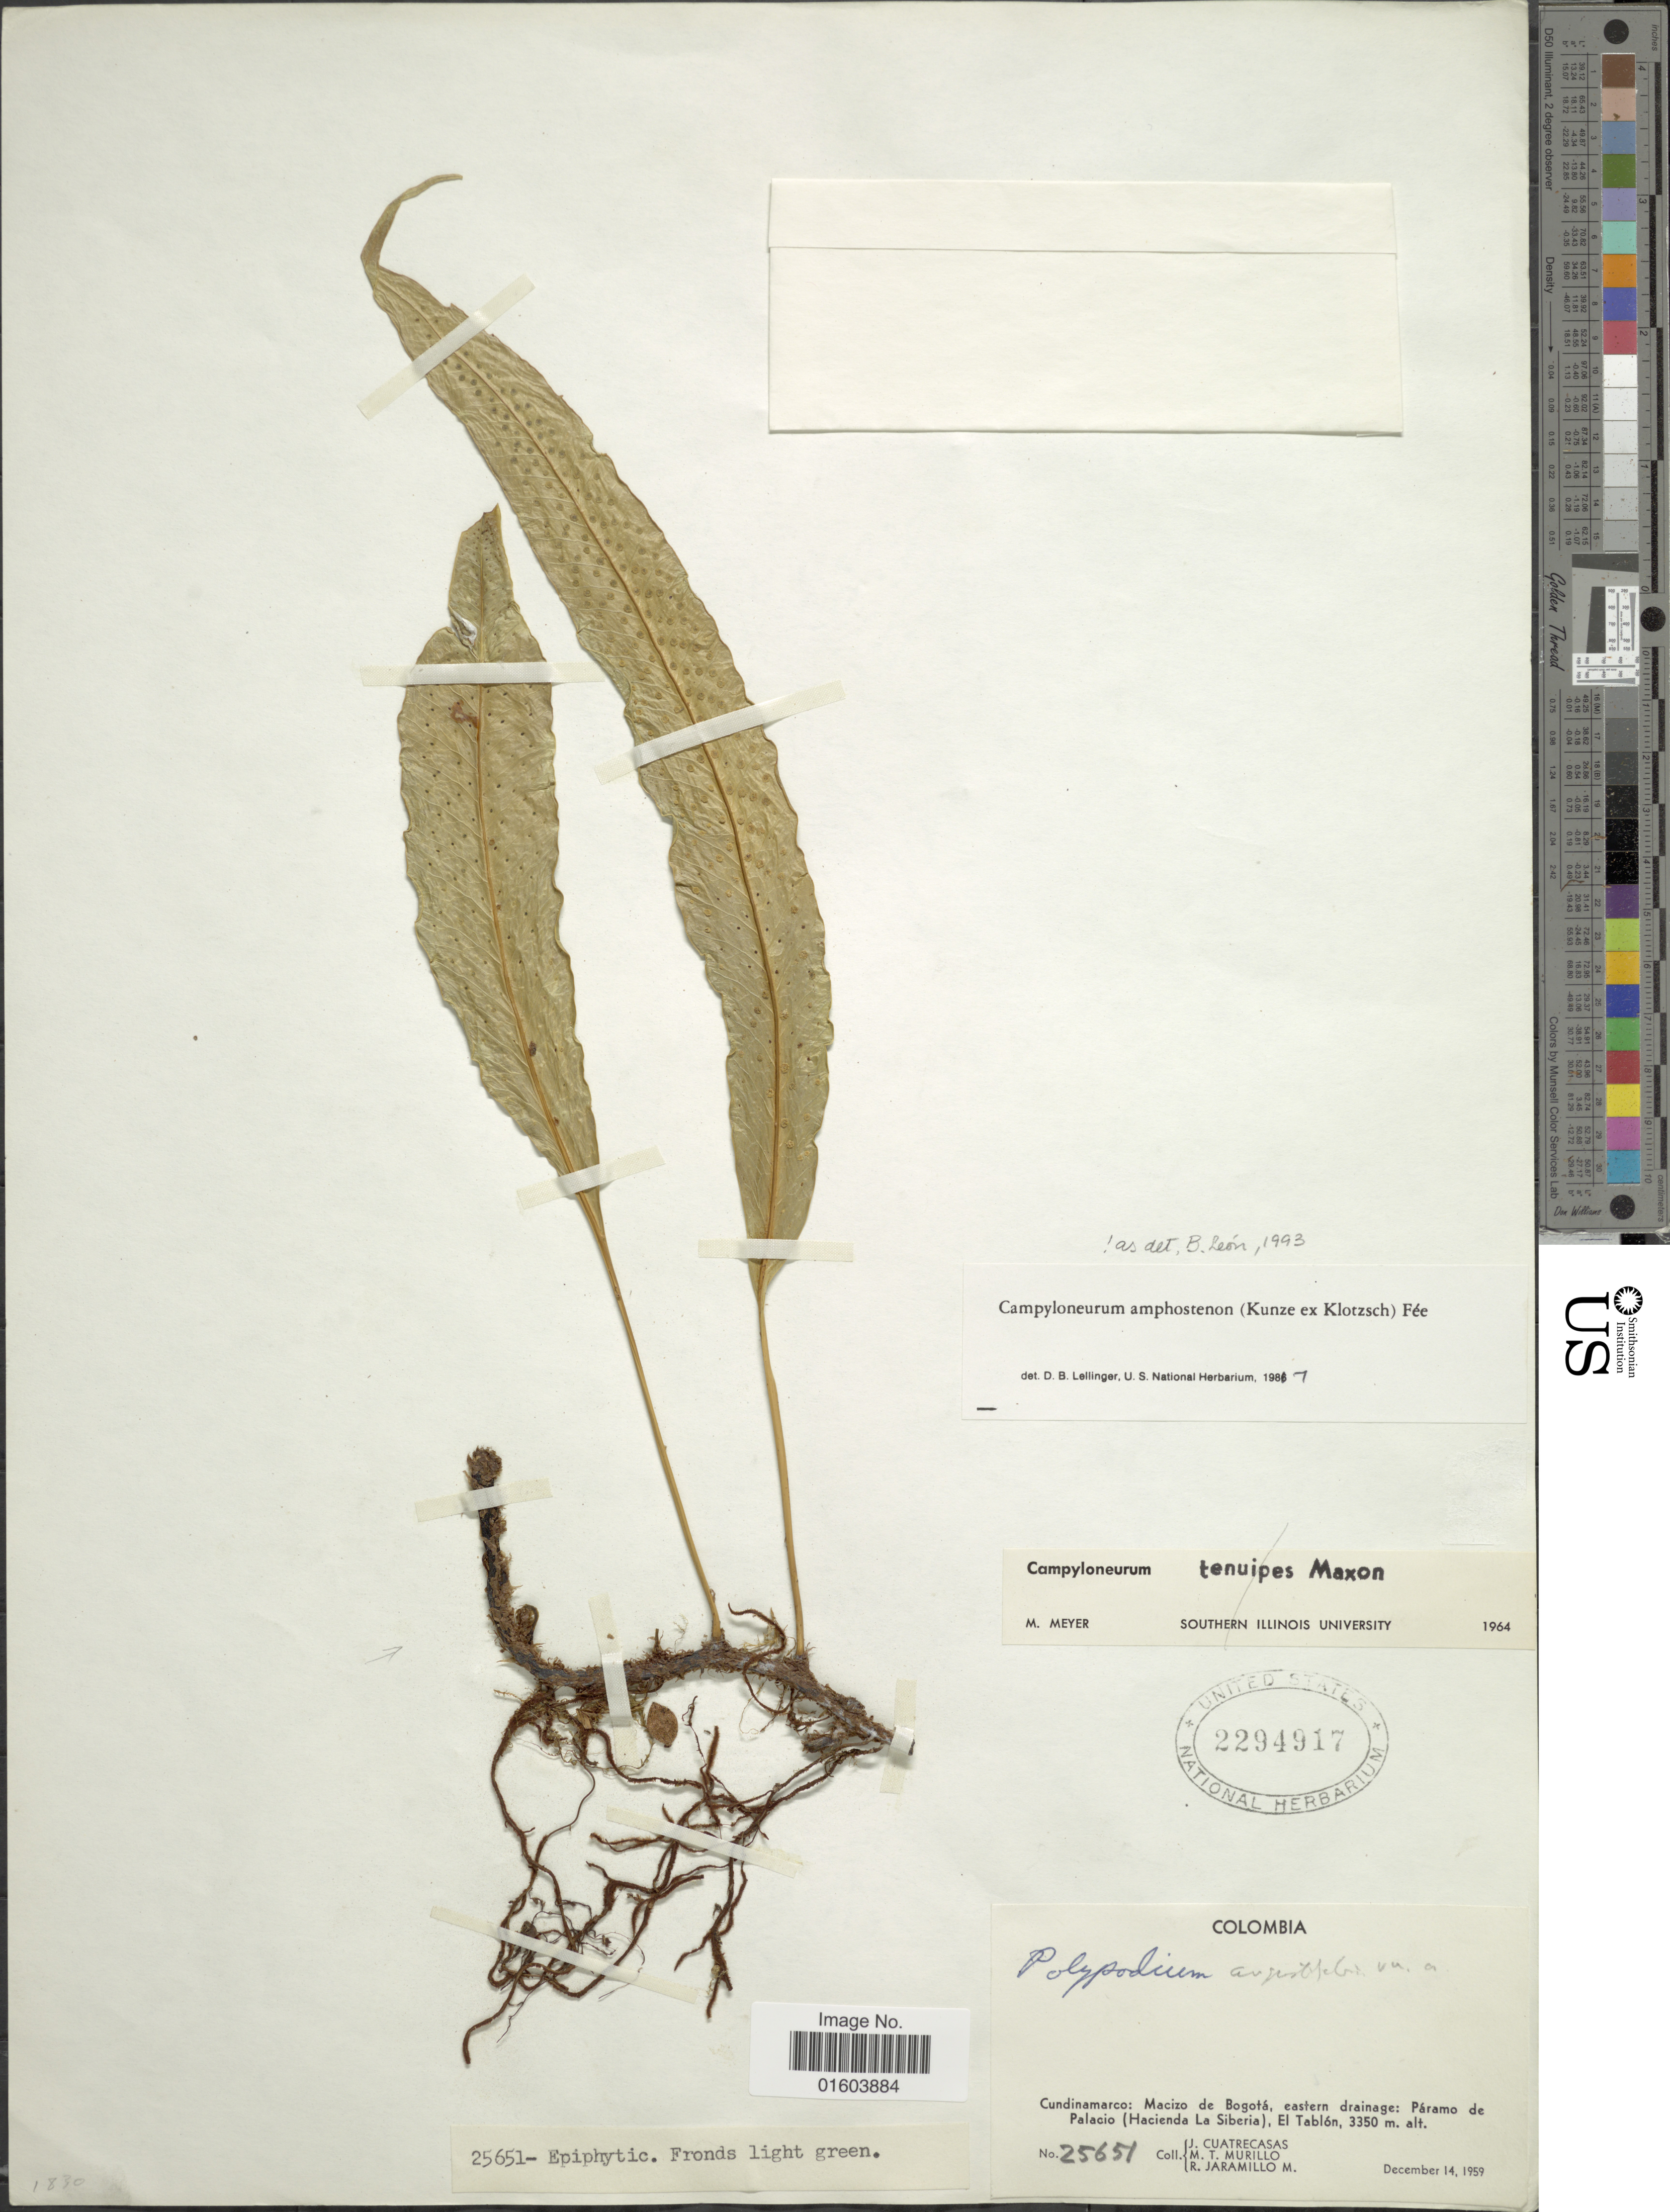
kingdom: Plantae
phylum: Tracheophyta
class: Polypodiopsida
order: Polypodiales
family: Polypodiaceae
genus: Campyloneurum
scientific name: Campyloneurum amphostenon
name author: (Kunze ex Klotzsch) Fée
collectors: J. Cuatrecasas, M. Murillo & R. Jaramillo M.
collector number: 25651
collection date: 1959-12-14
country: Colombia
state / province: Cundinamarca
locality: Cundinamarca: Macizo de Bogota, eastern drainage: Paramo de Palacio (Hacienda La Siberia), El Tablon.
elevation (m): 3350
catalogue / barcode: US 2294917